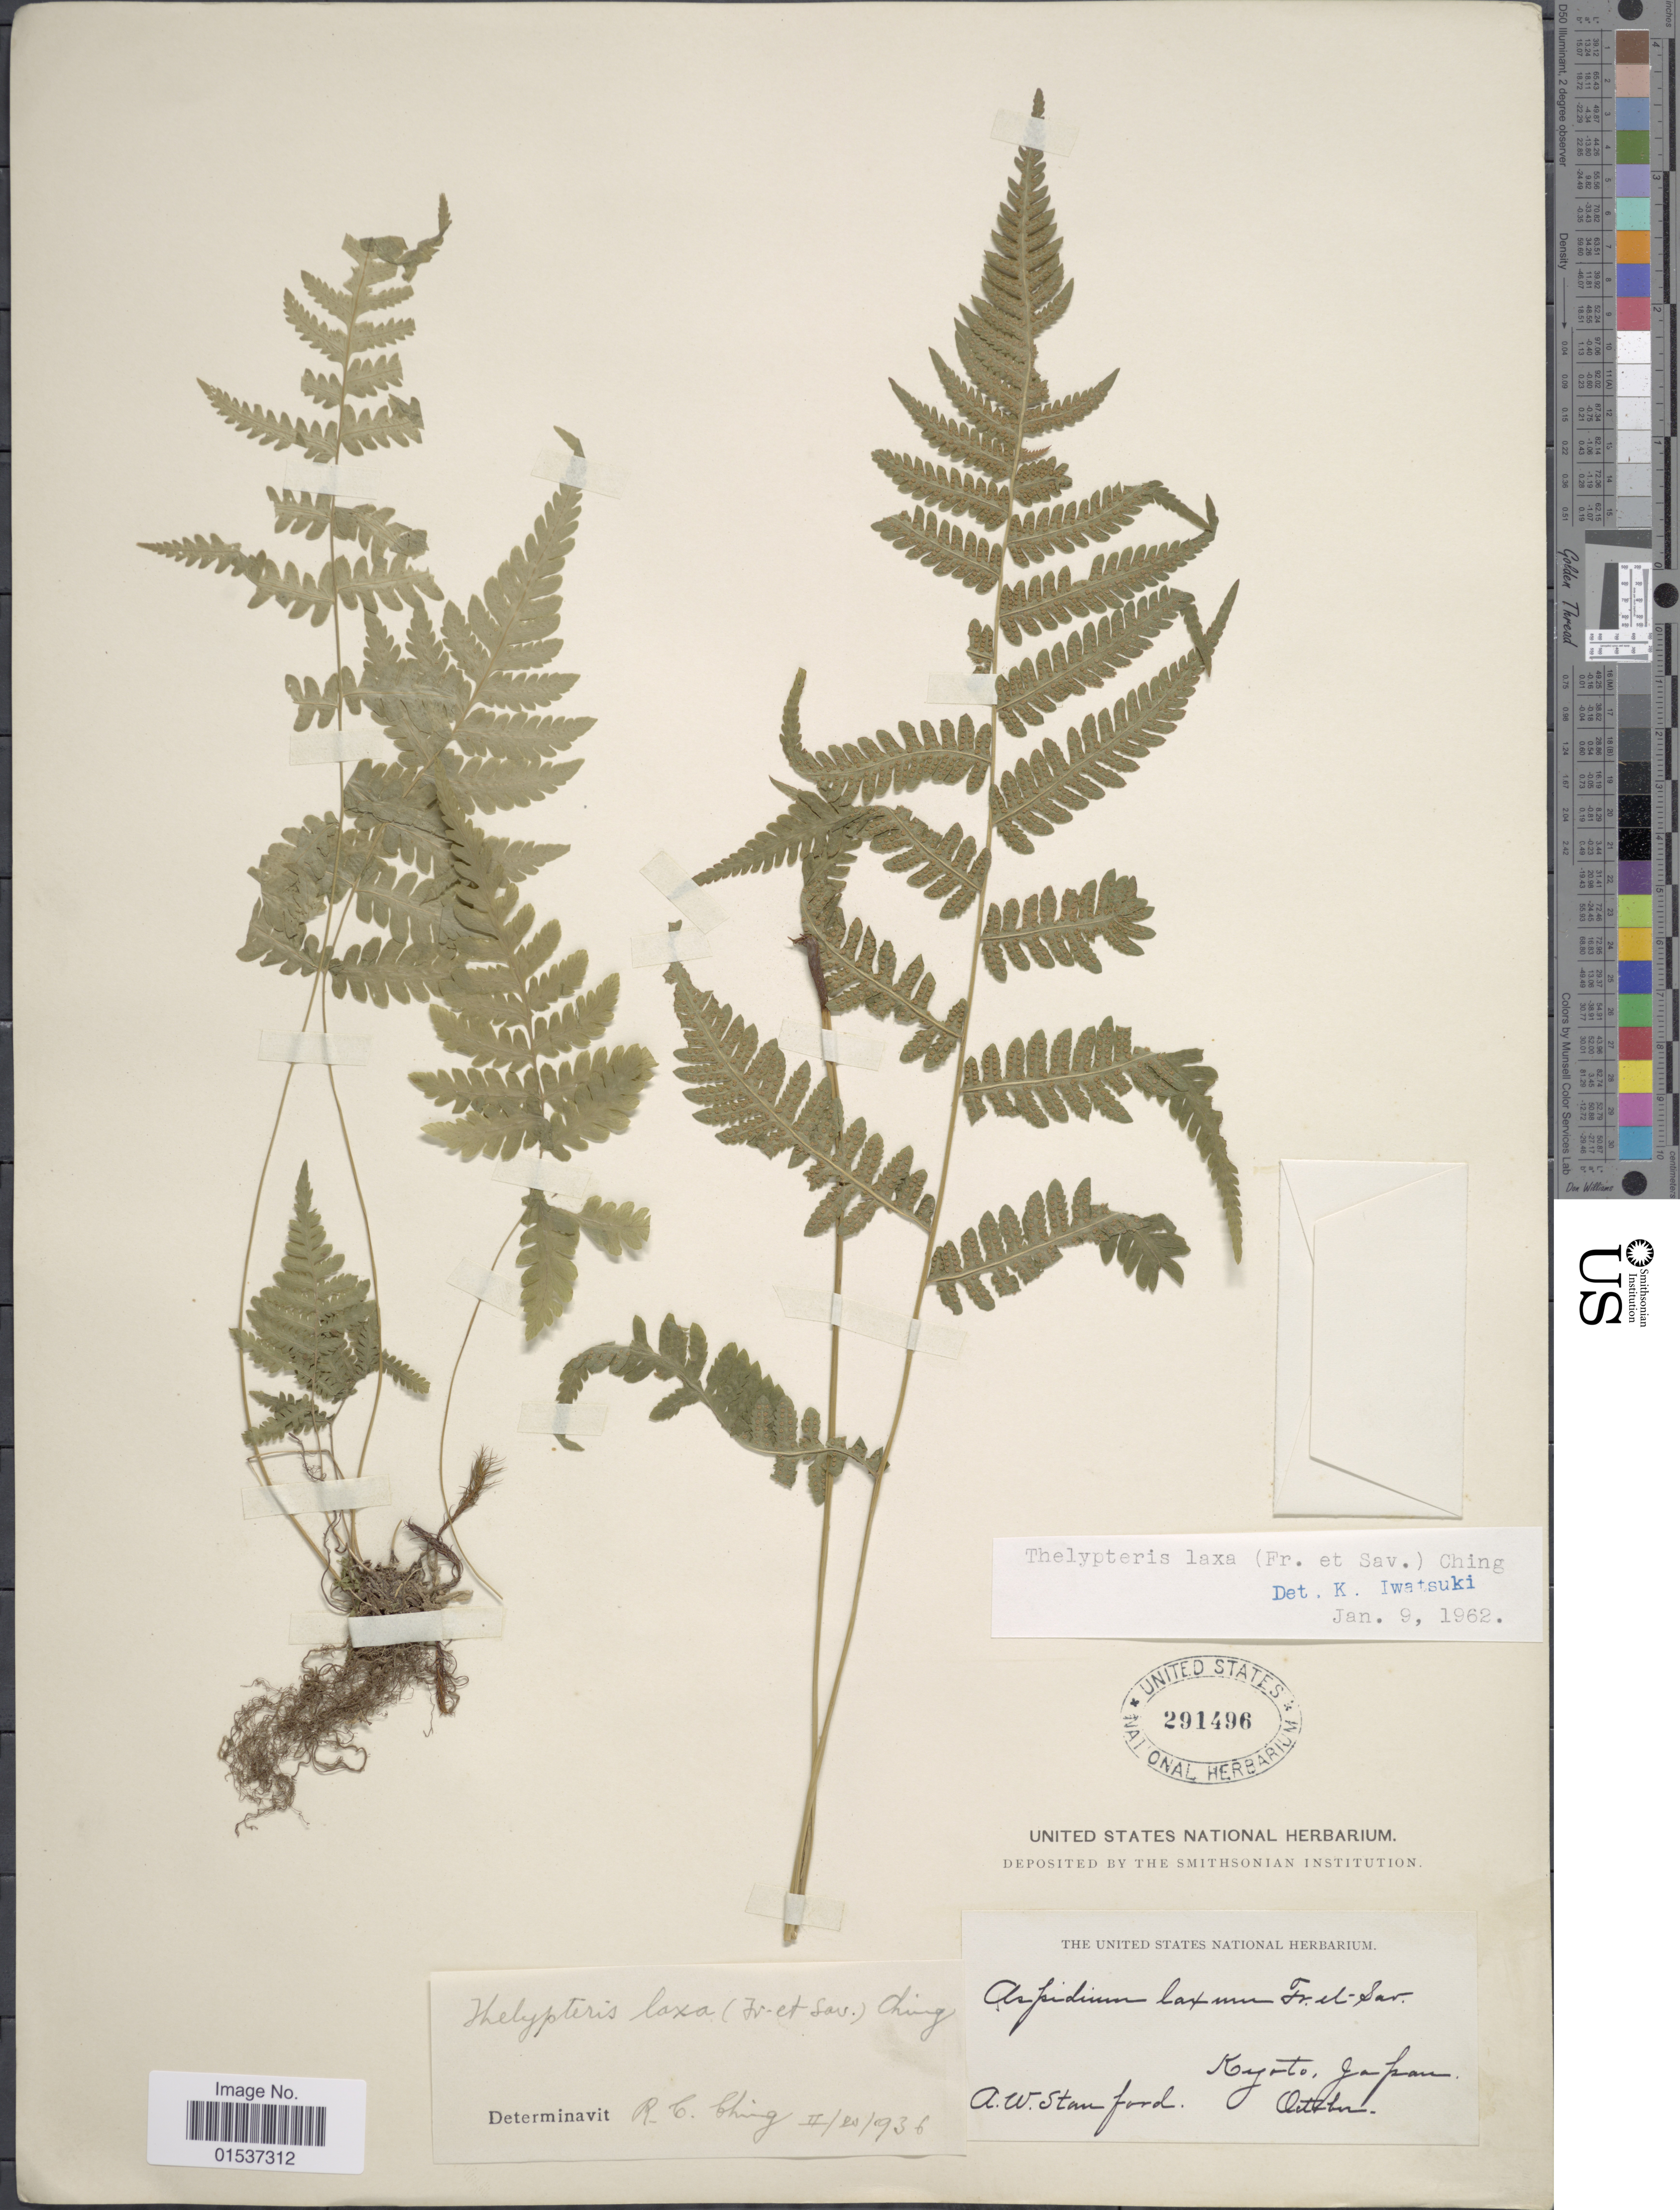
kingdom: Plantae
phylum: Tracheophyta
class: Polypodiopsida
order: Polypodiales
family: Thelypteridaceae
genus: Metathelypteris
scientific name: Metathelypteris laxa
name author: (Franch. & Sav.) Ching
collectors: A. Stanford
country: Japan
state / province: Kyoto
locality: Kyoto, Japan.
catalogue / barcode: US 291496